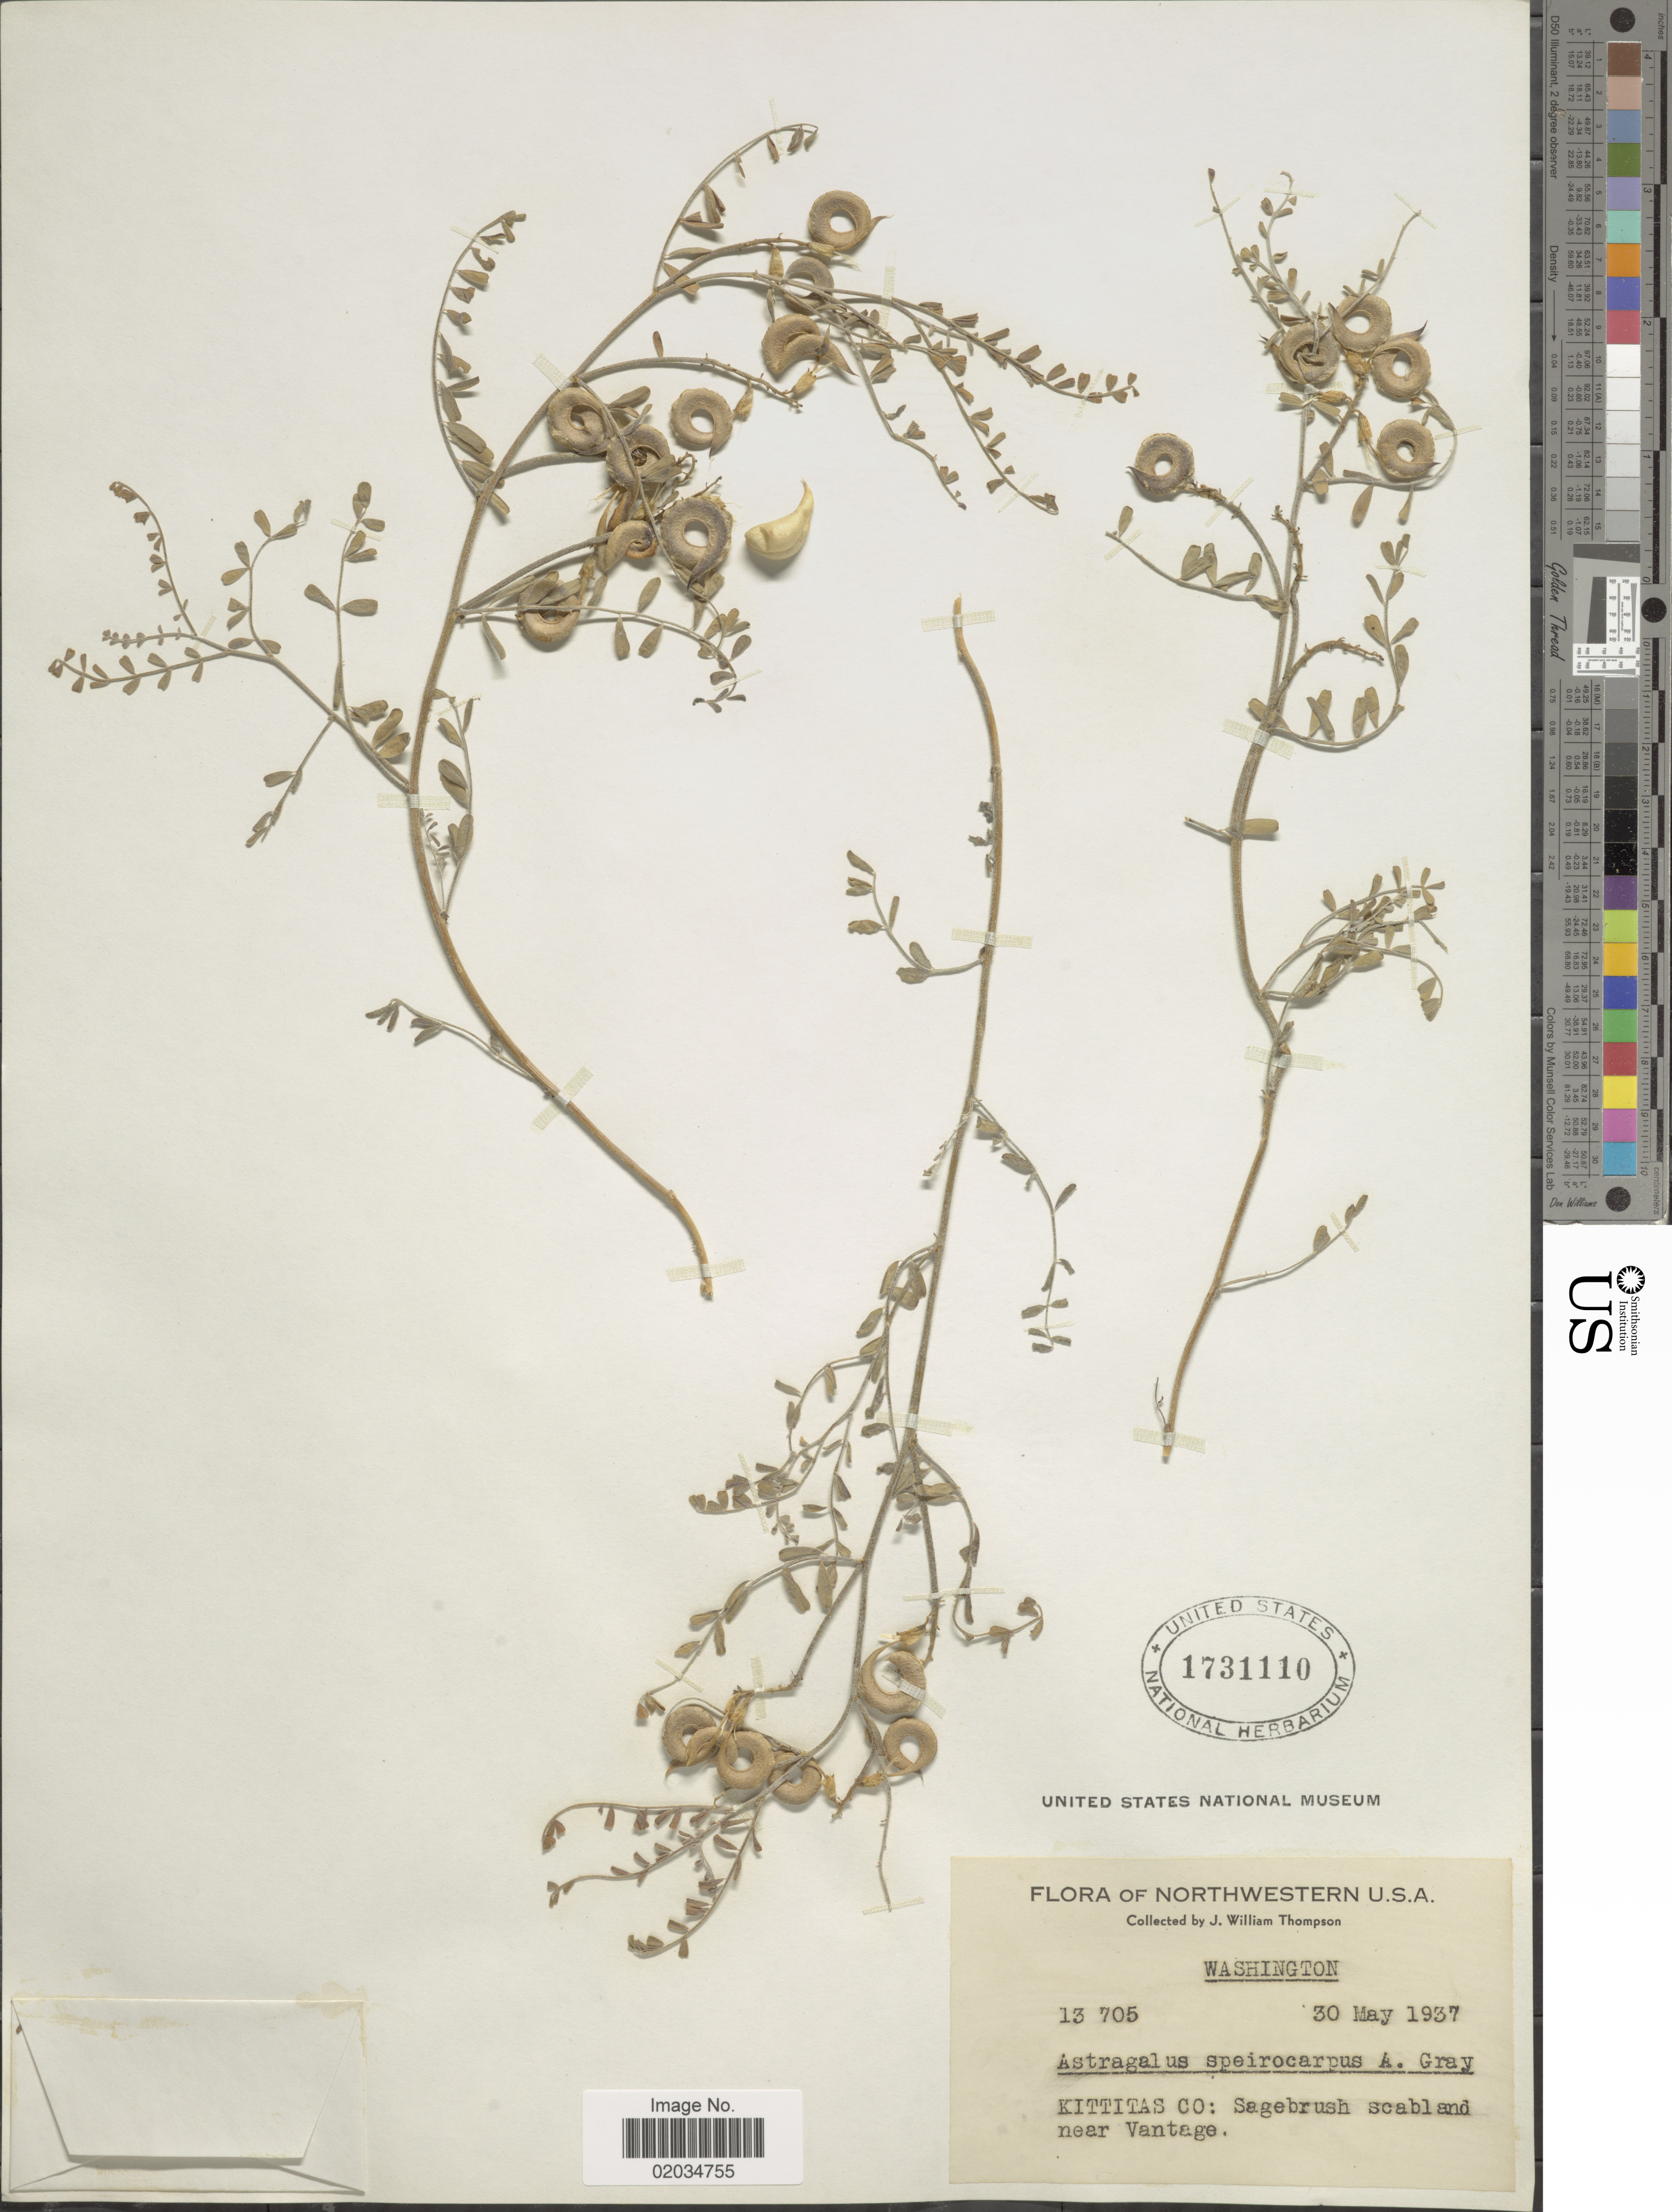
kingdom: Plantae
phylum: Tracheophyta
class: Magnoliopsida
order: Fabales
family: Fabaceae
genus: Astragalus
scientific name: Astragalus speirocarpus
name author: A. Gray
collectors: J. W. Thompson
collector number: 13705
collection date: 1937-05-30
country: United States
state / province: Washington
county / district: Kittitas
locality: Kittitas Co: near Vantage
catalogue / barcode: US 1731110